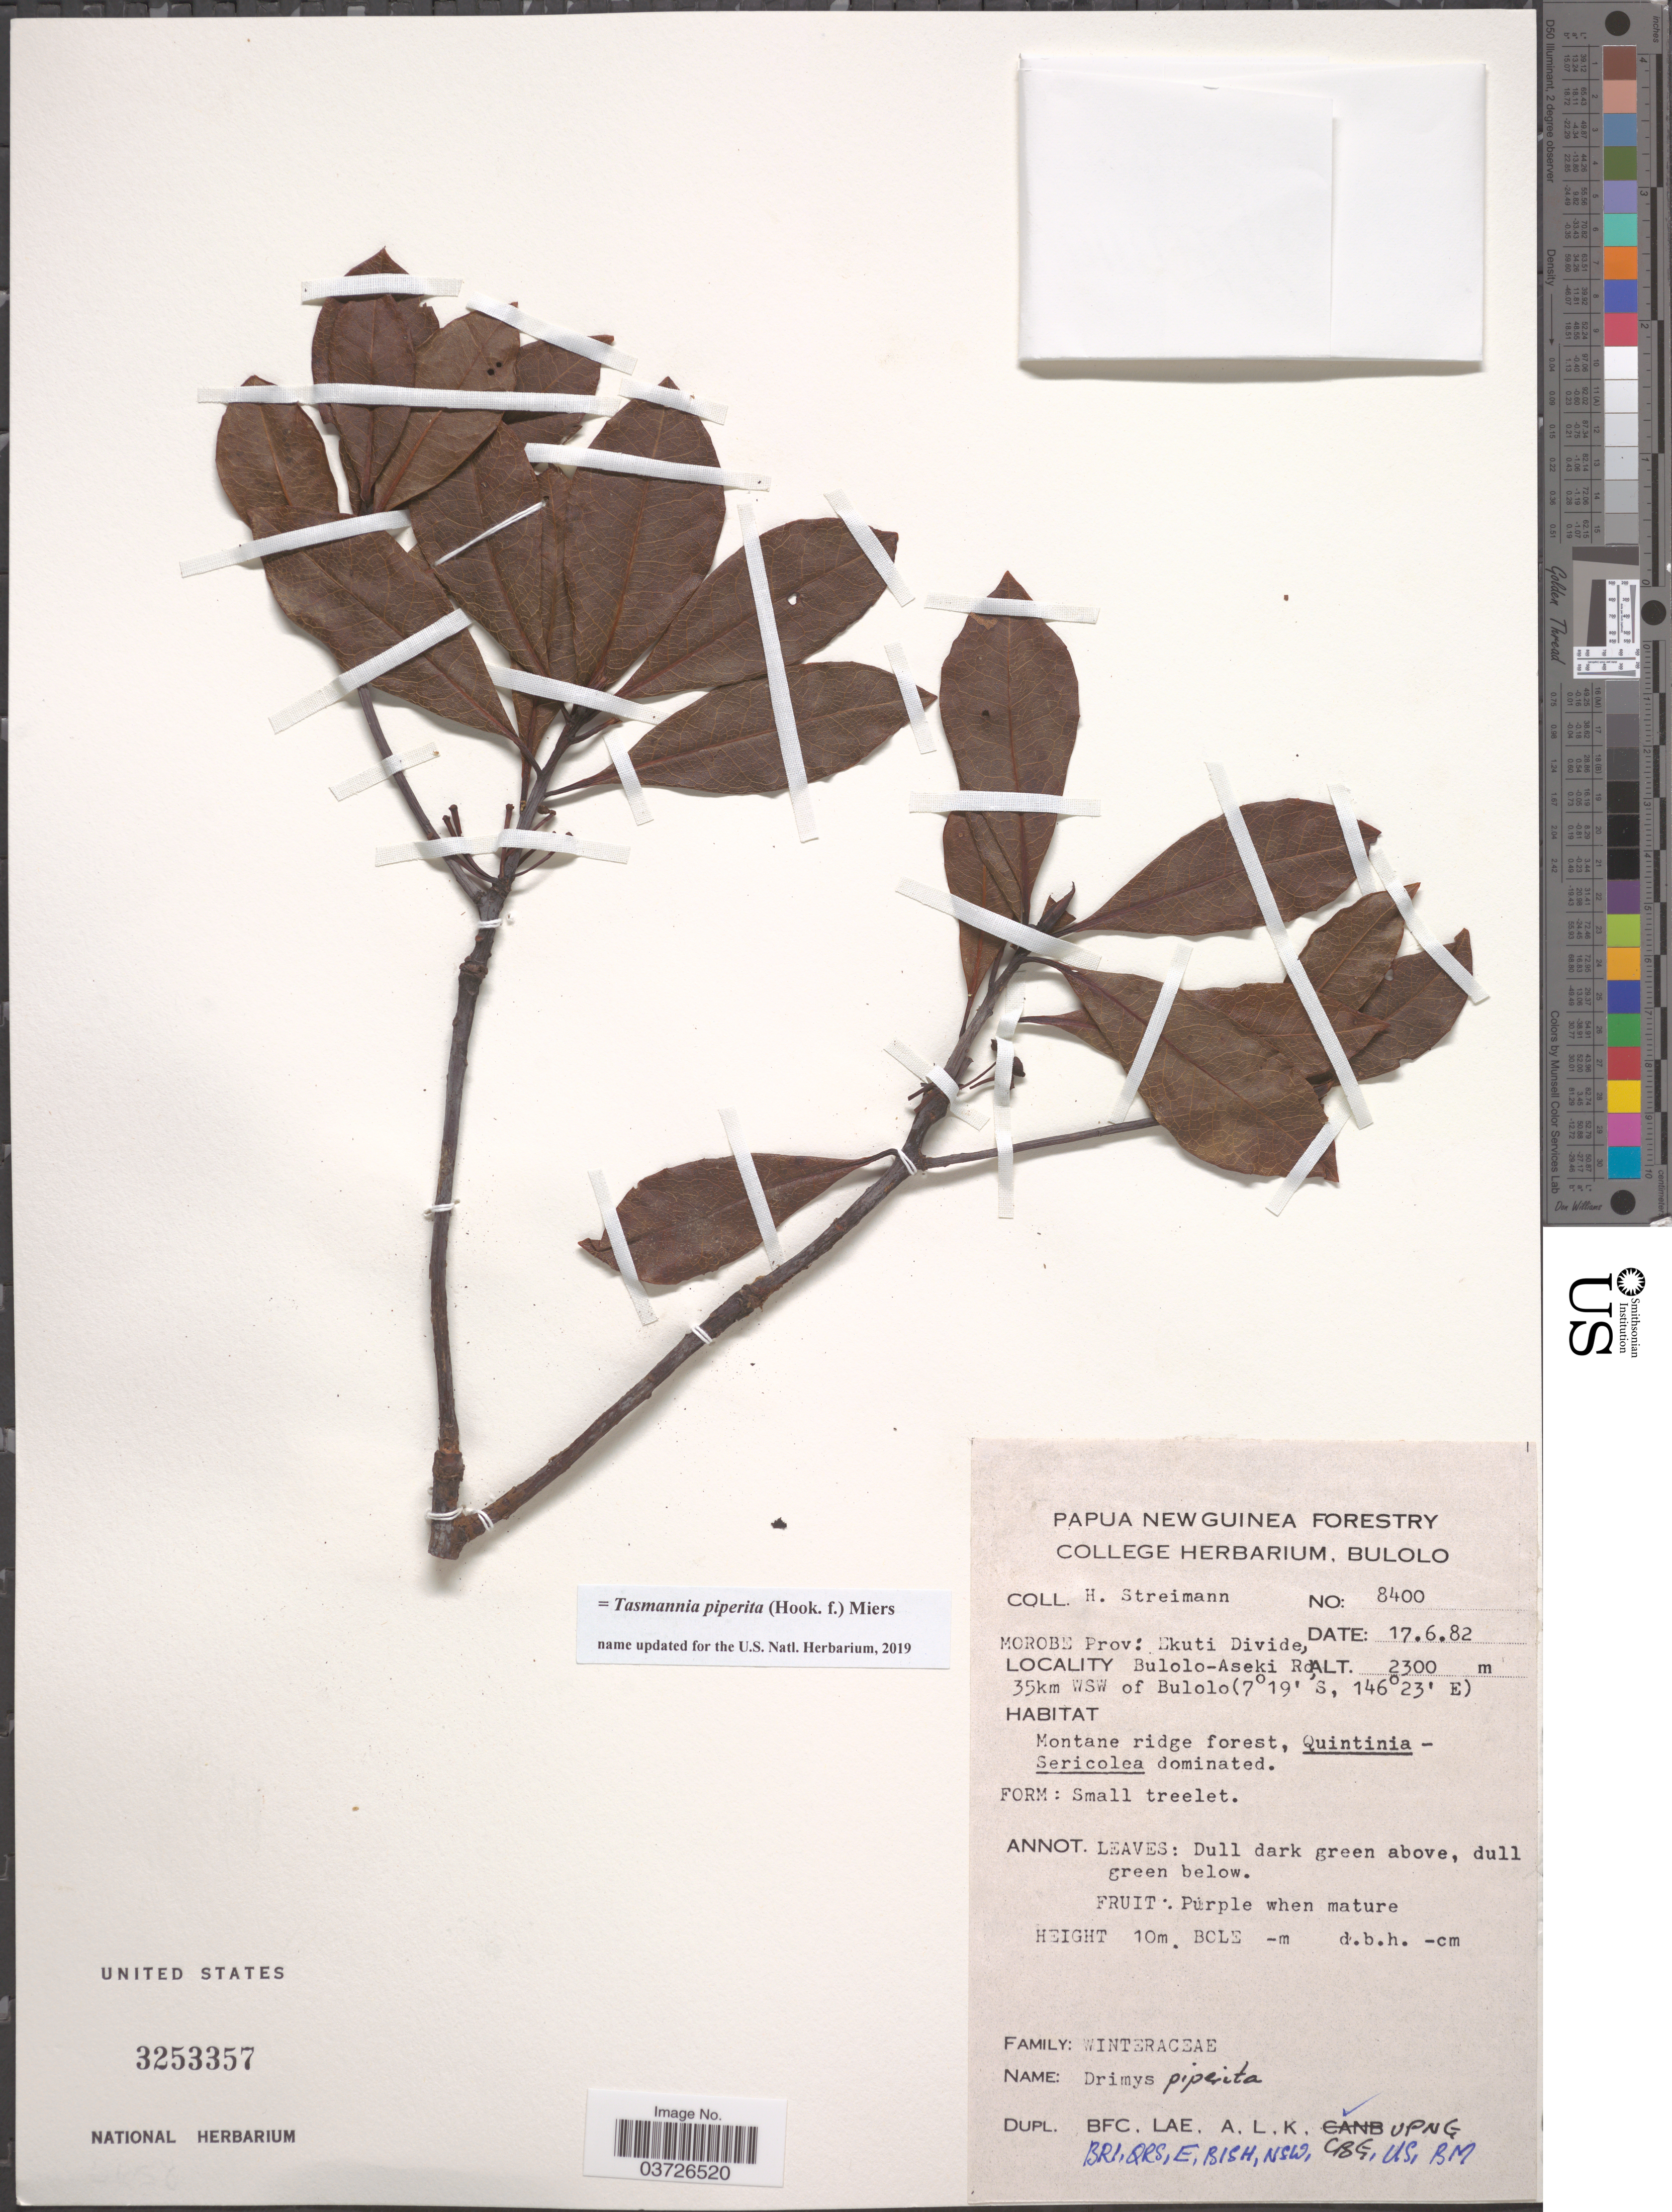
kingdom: Plantae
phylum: Tracheophyta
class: Magnoliopsida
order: Canellales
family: Winteraceae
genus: Tasmannia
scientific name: Tasmannia piperita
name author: (Hook. f.) Miers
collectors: H. Streimann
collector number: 8400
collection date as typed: Transcribed d/m/y: 17/6/82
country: Papua New Guinea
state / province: Morobe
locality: Ekuti Divide, Bulolo-Aseki Rd. 35km WSW of Bulolo.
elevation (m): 2300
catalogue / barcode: US 3253357